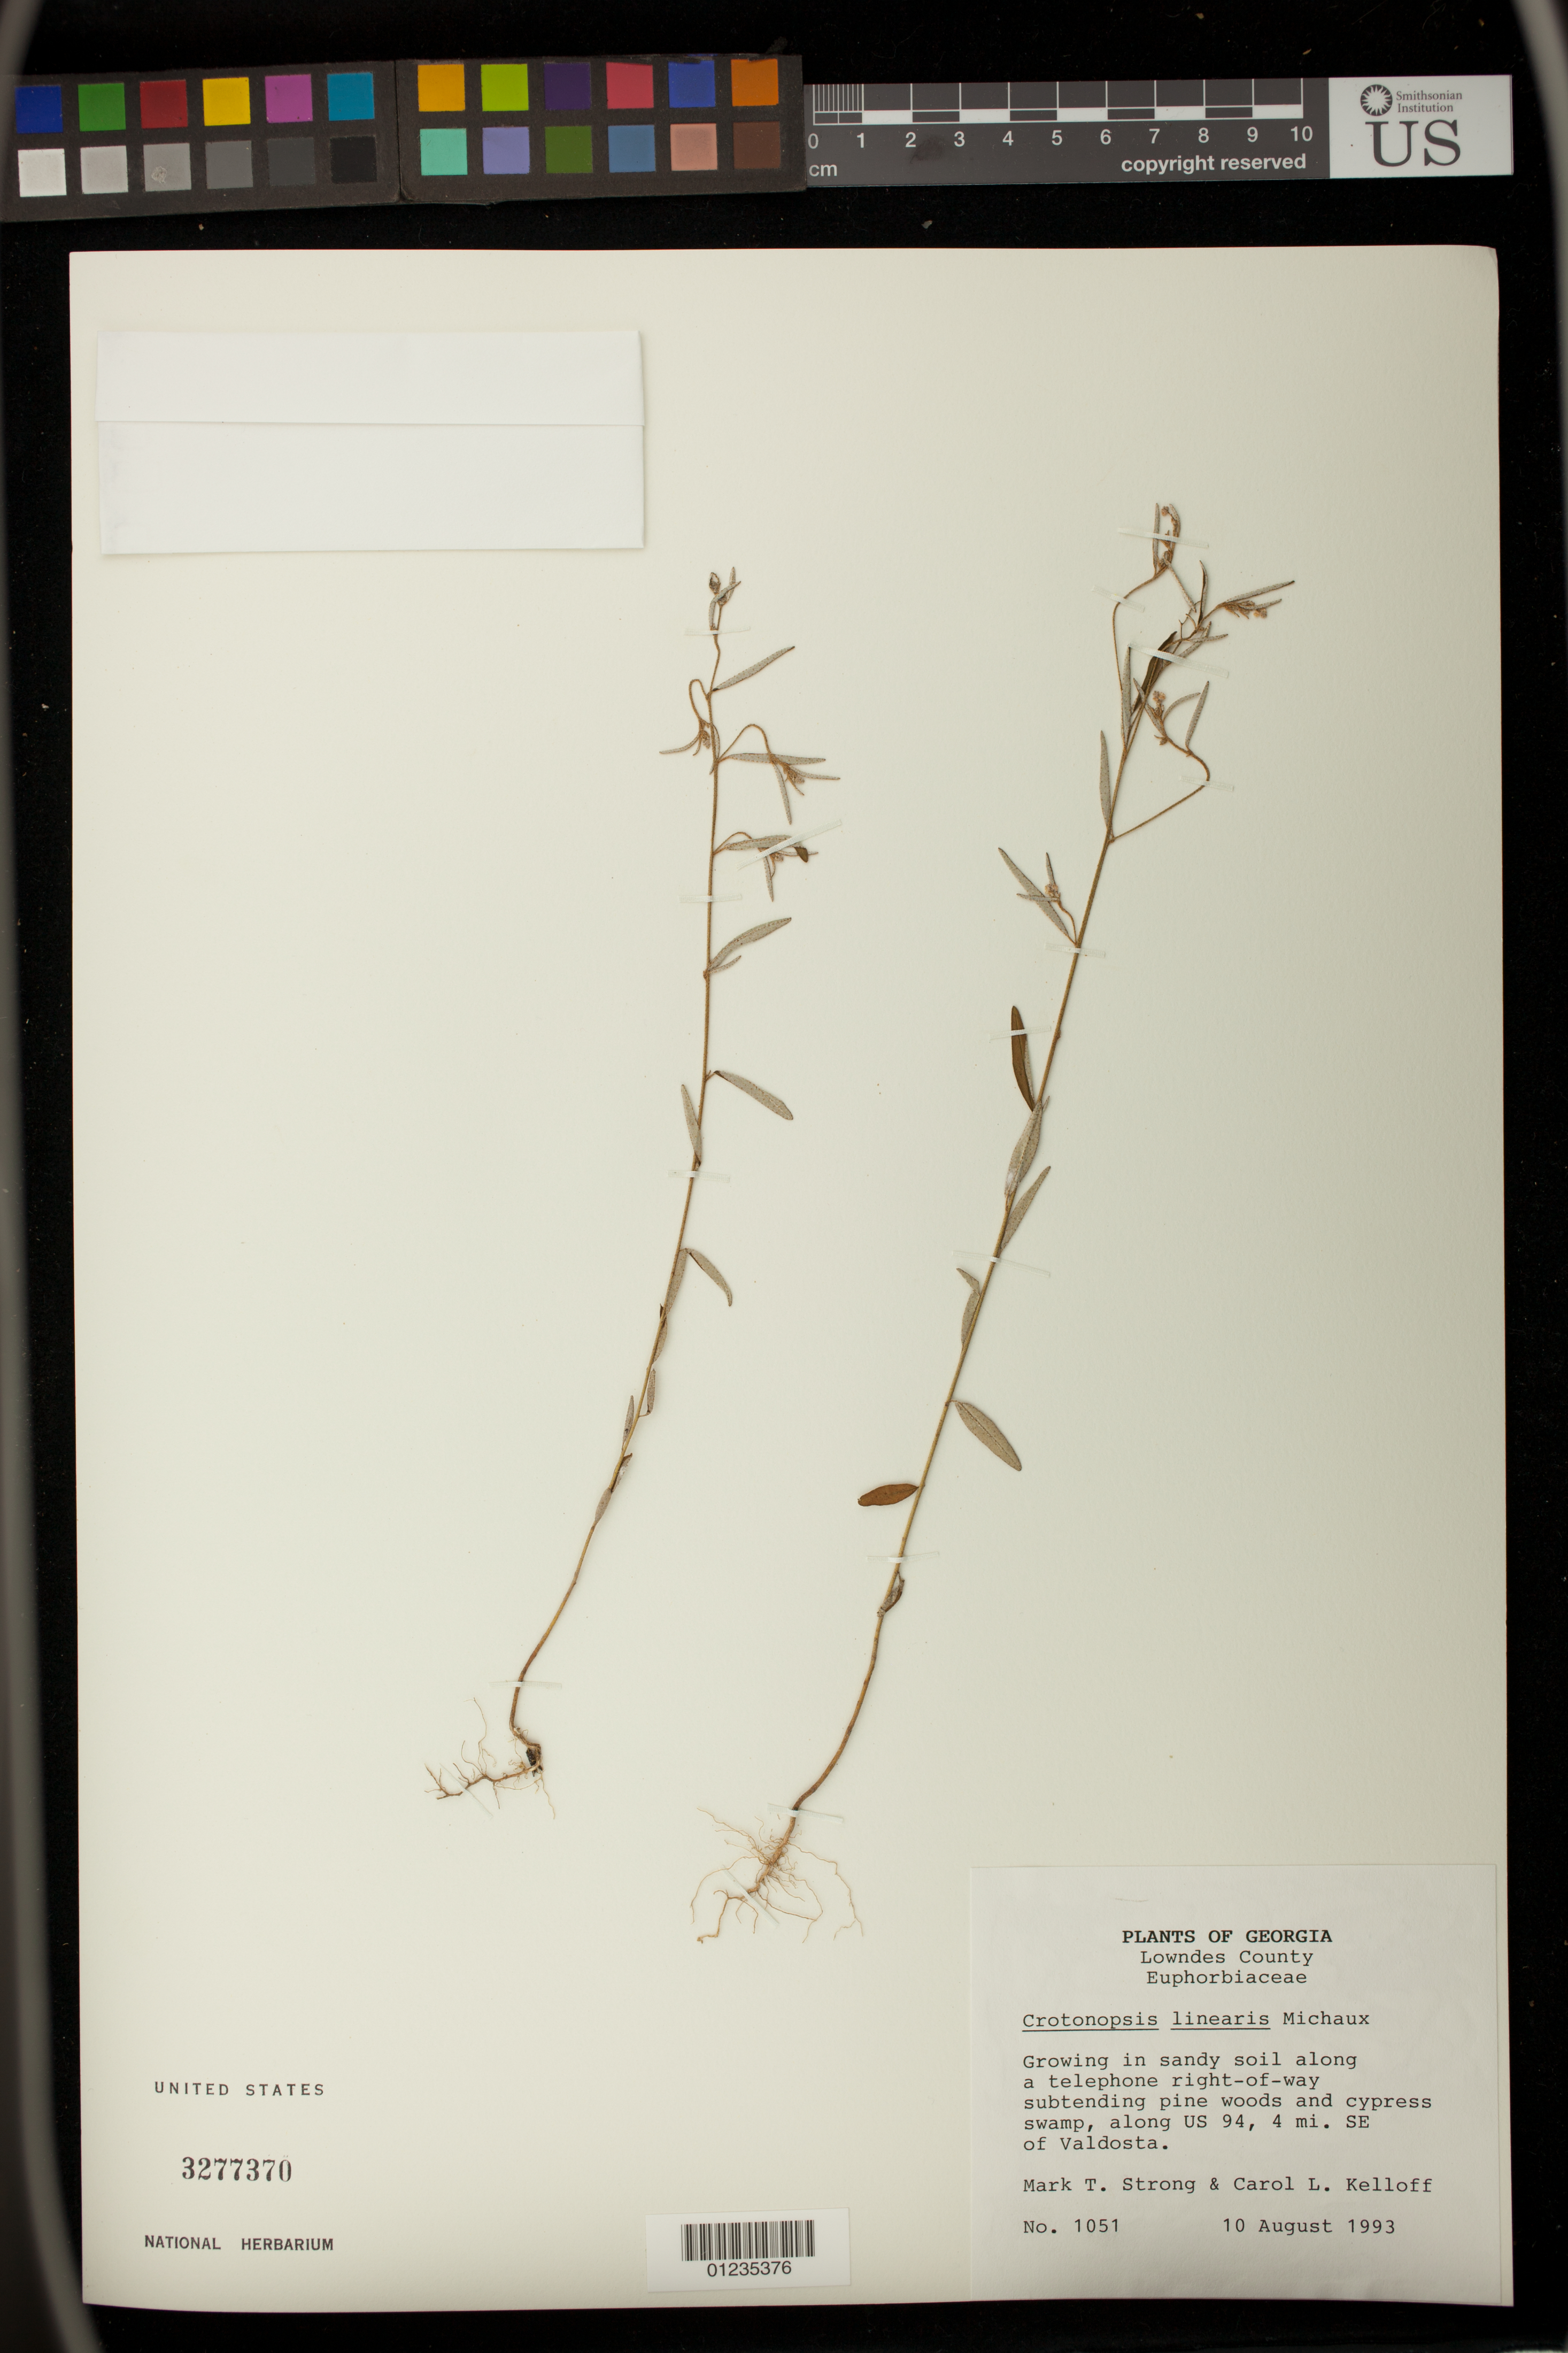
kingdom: Plantae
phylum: Tracheophyta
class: Magnoliopsida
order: Malpighiales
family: Euphorbiaceae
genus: Croton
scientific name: Croton michauxii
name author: G.L. Webster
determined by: Strong, Mark T., (BOT), Smithsonian Institution - National Museum of Natural History (UNITED STATES)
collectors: M. T. Strong & C. L. Kelloff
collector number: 1051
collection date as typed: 10 Aug 1993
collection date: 1993-08-10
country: United States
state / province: Georgia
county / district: Lowndes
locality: Along US 94, 4 mi SE of Valdosta.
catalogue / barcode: US 3277370